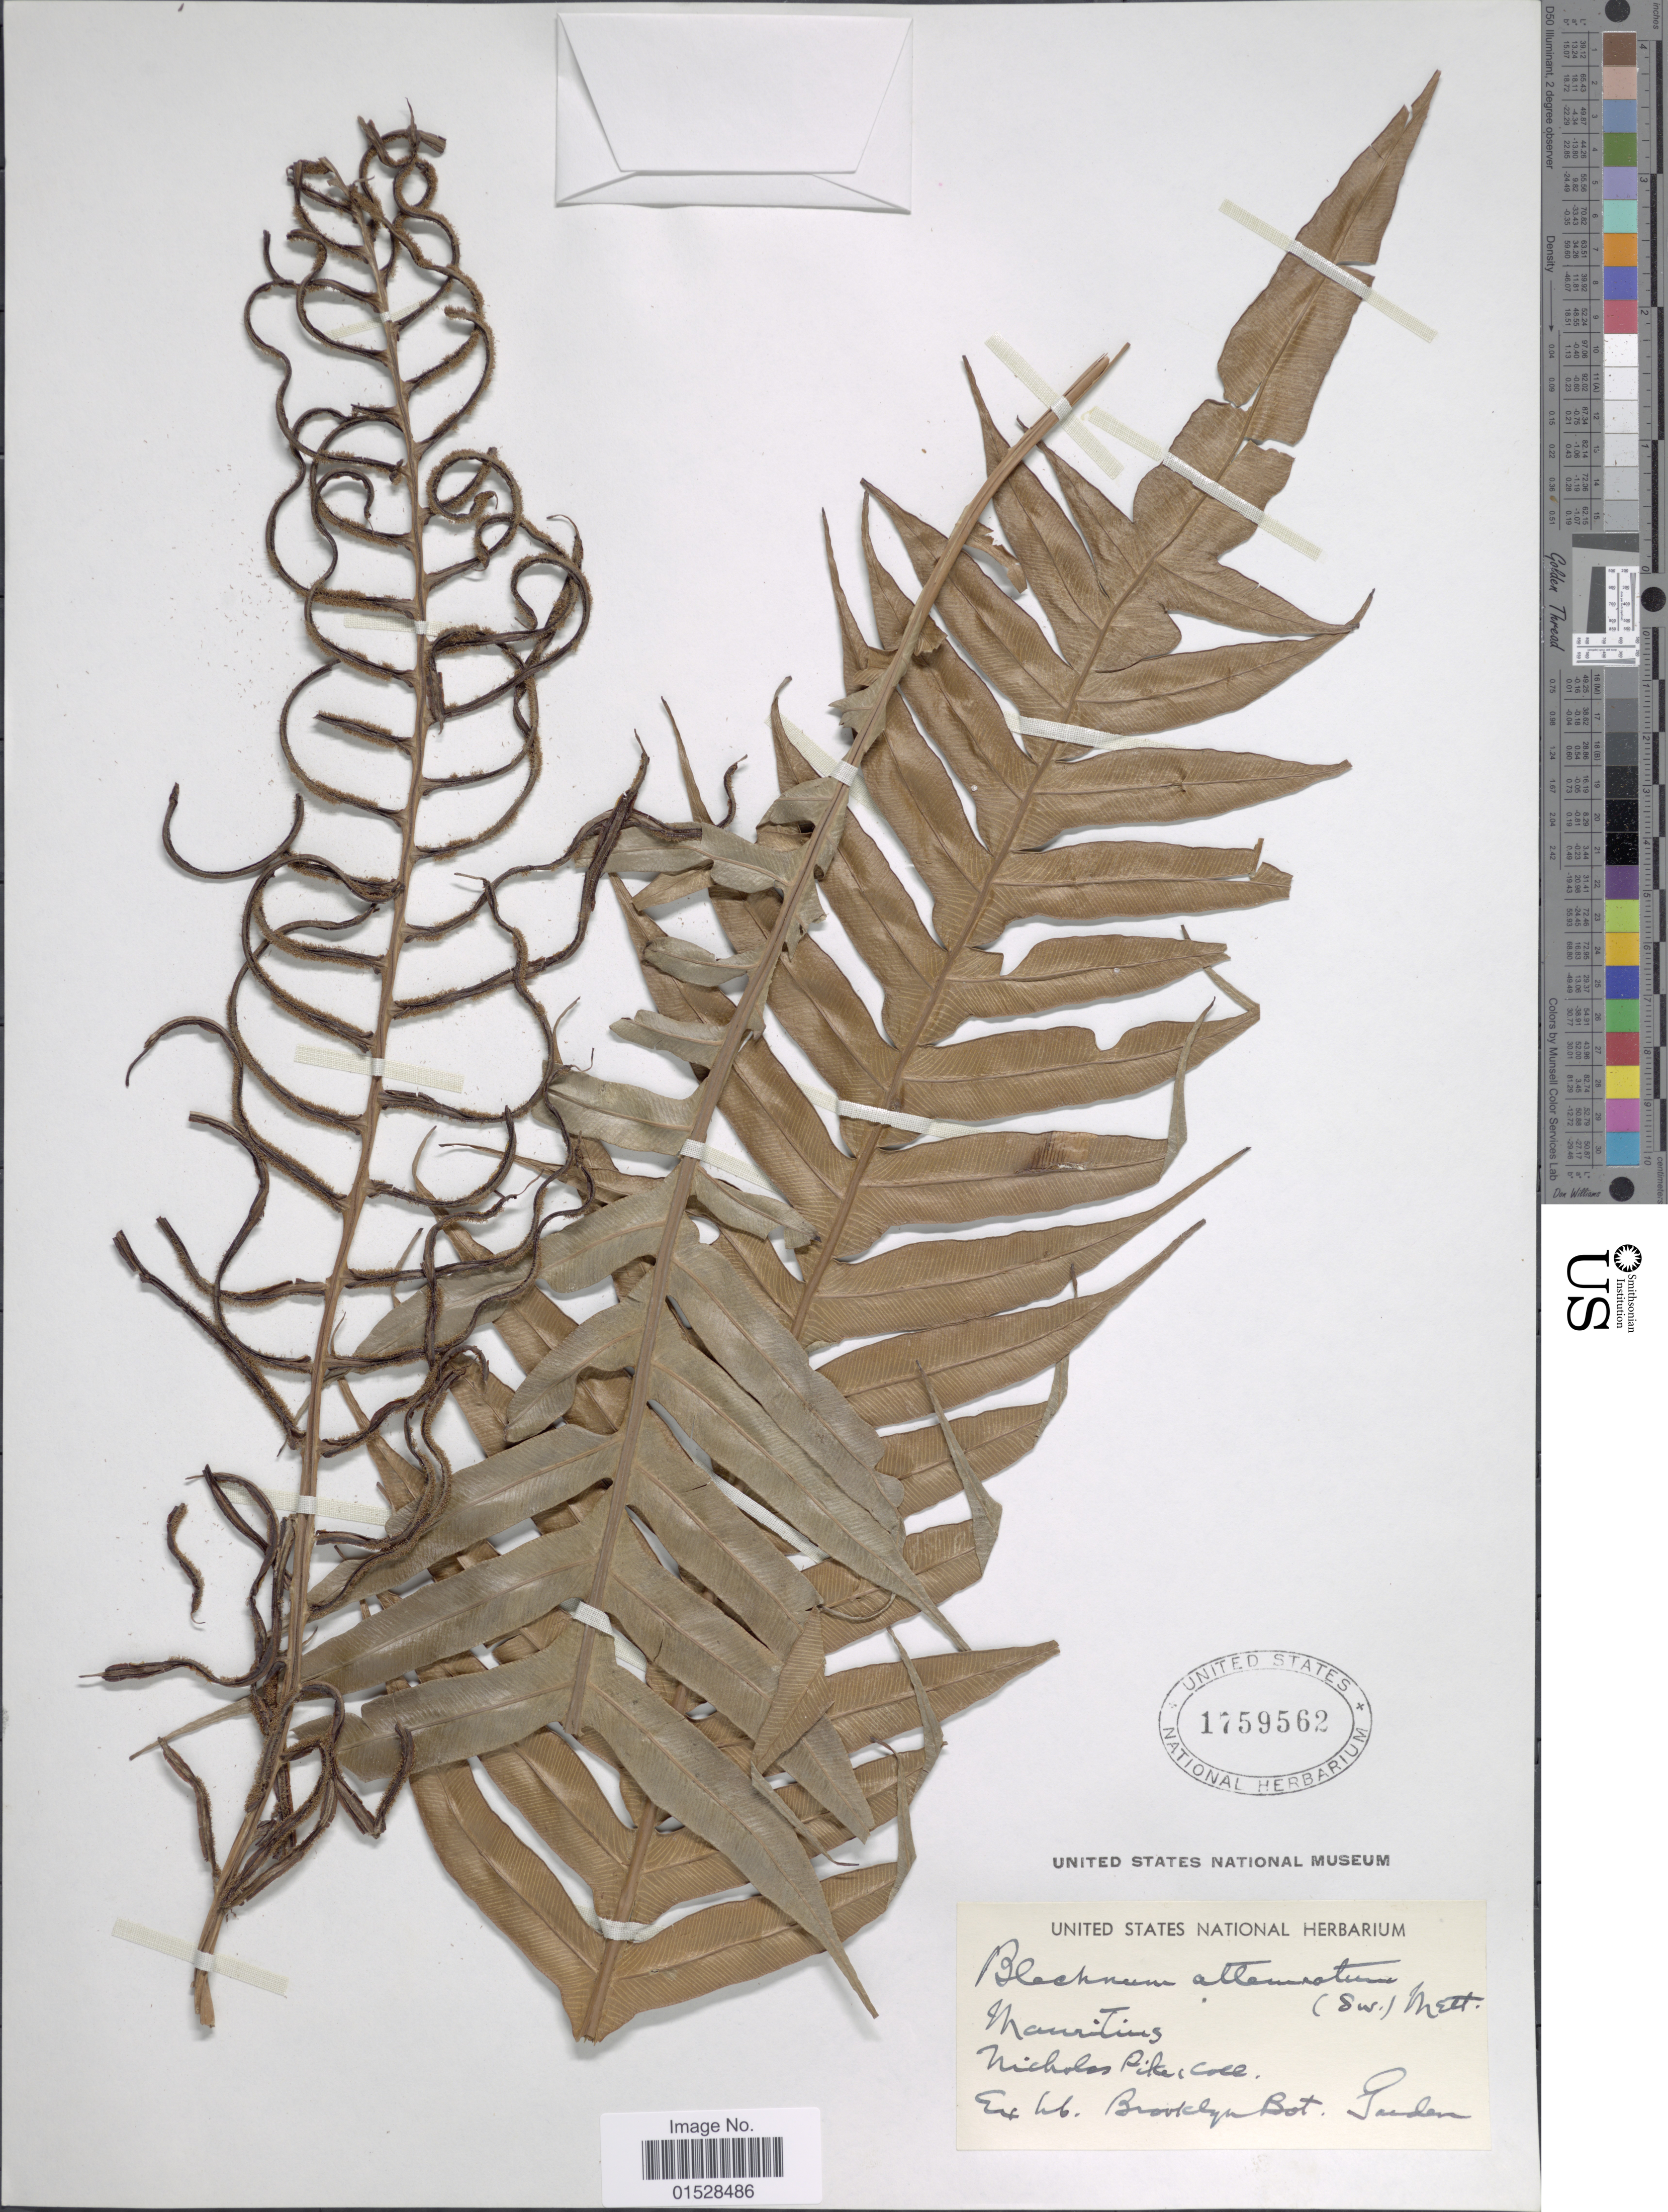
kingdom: Plantae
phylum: Tracheophyta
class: Polypodiopsida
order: Polypodiales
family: Blechnaceae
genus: Blechnum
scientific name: Blechnum attenuatum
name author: (Sw.) Mett.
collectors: N. Pike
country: Mauritius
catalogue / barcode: US 1759562